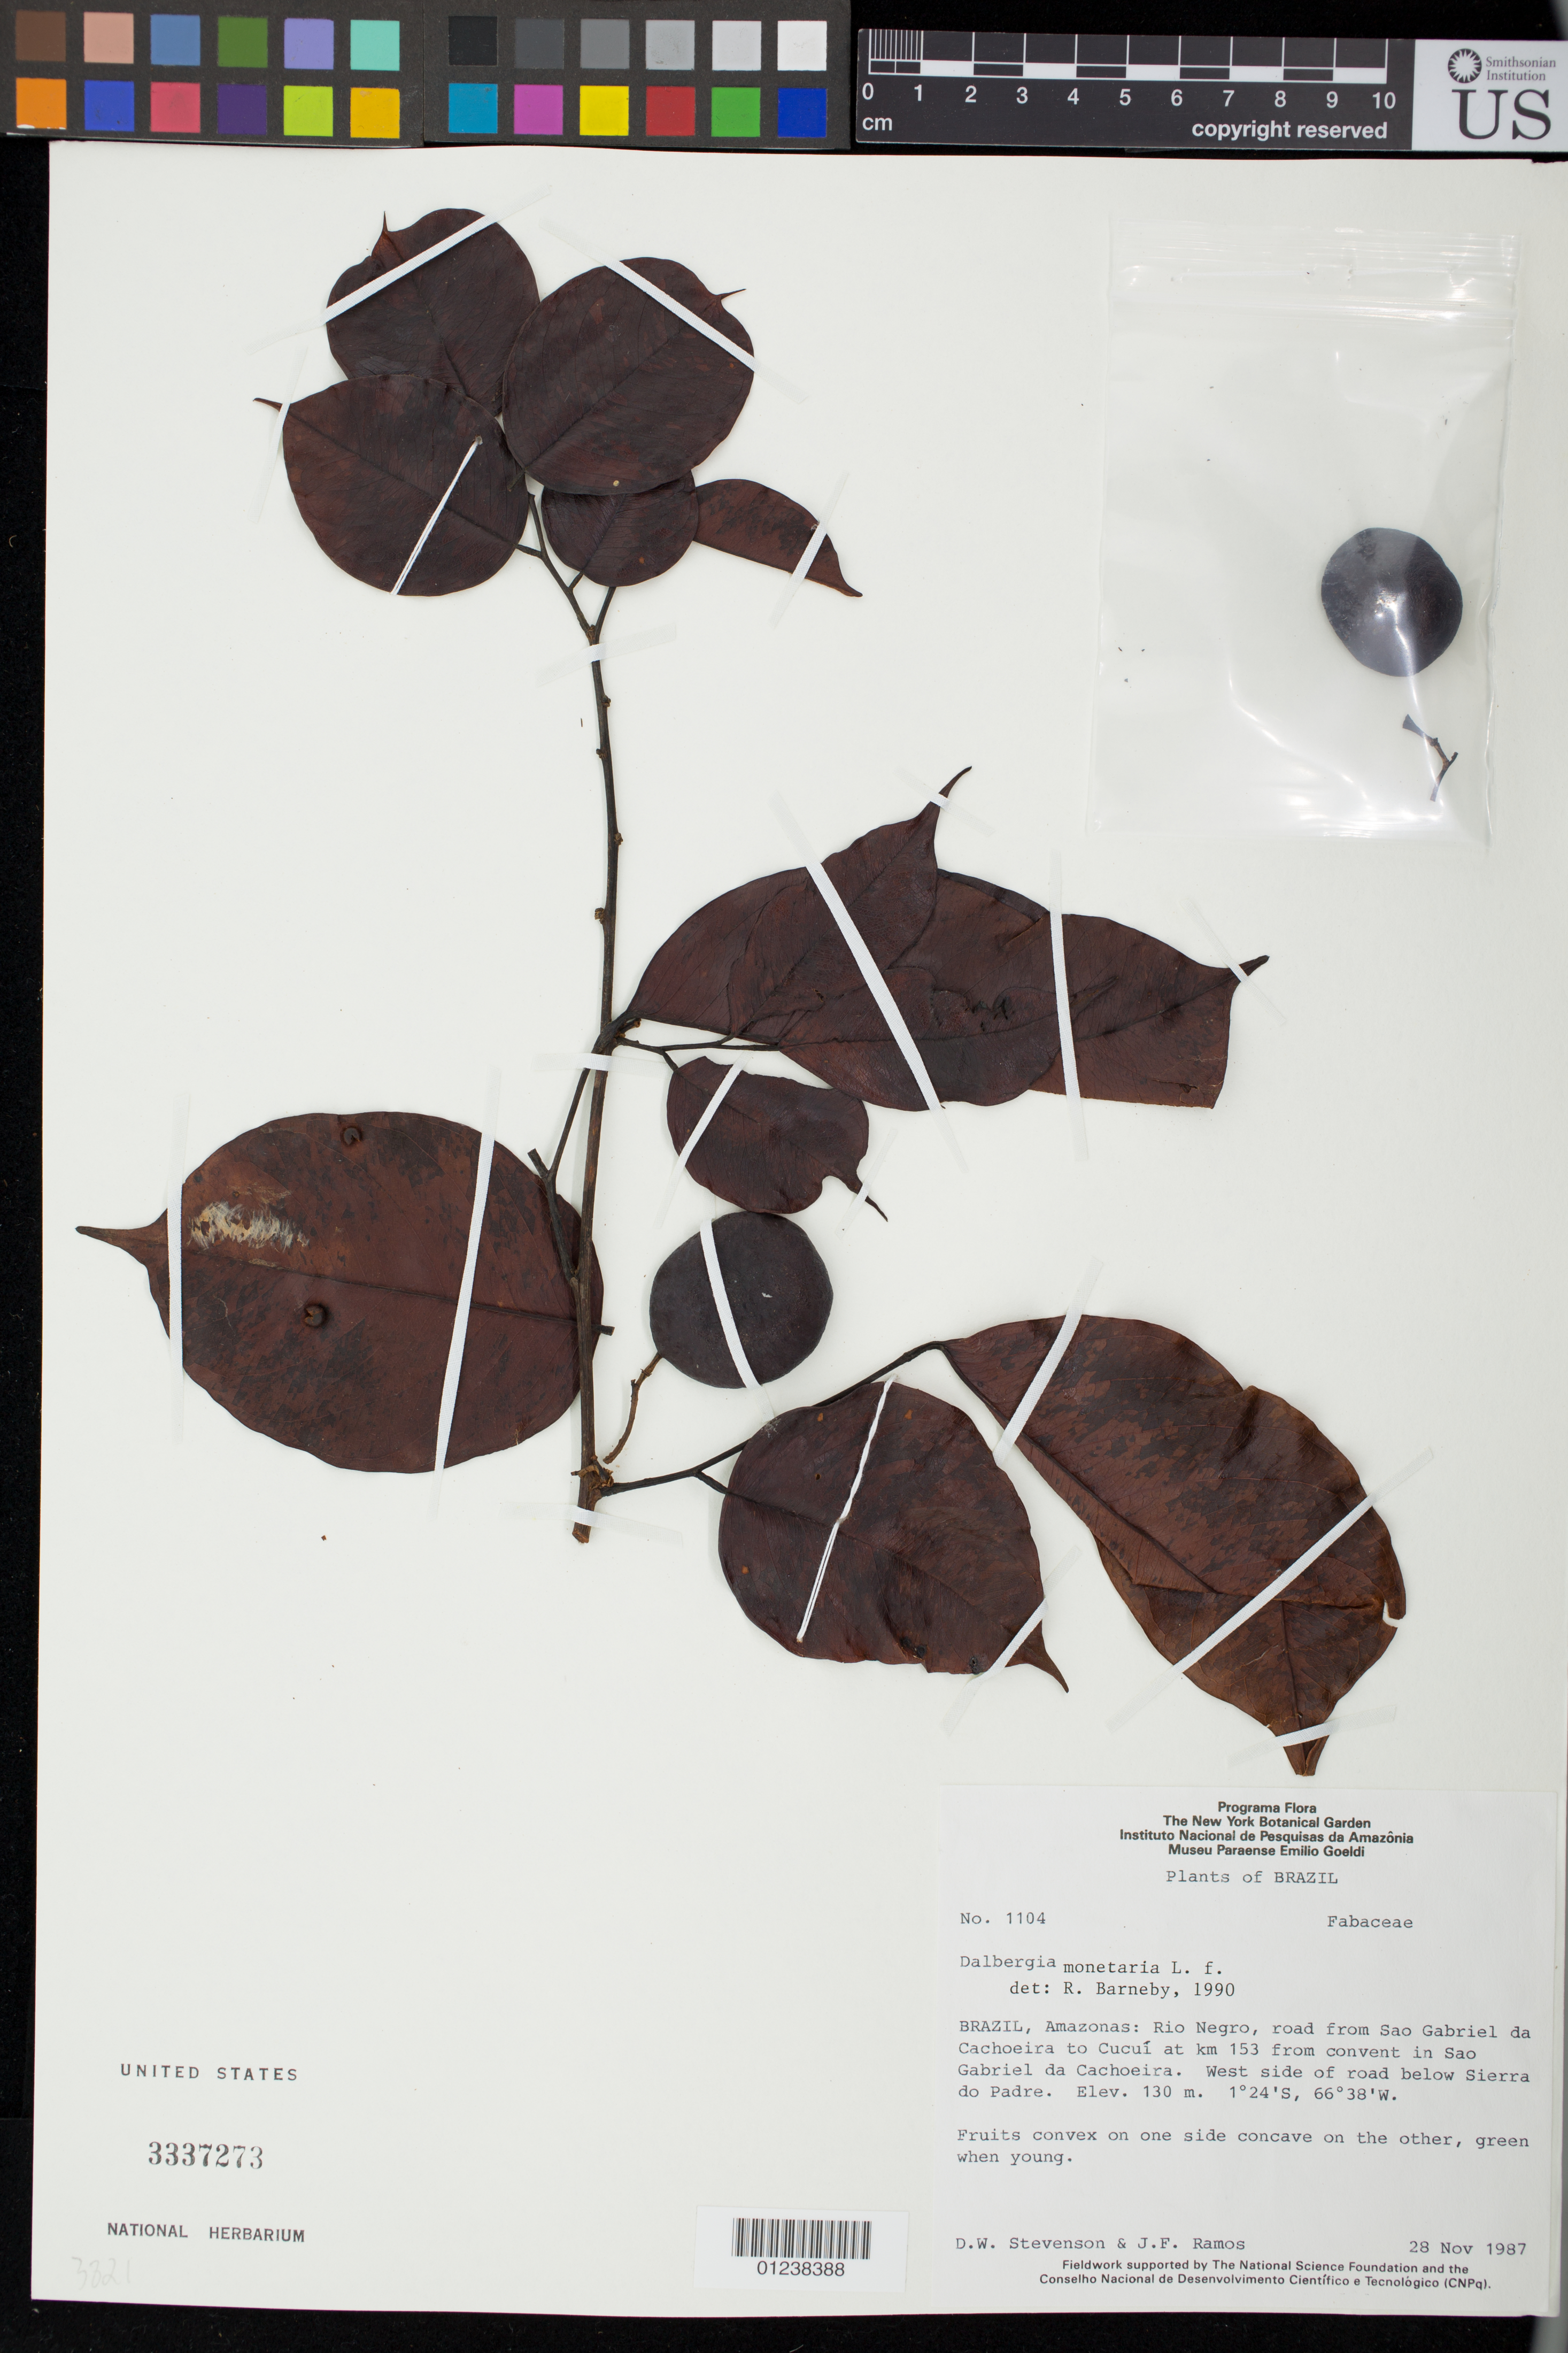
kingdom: Plantae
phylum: Tracheophyta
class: Magnoliopsida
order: Fabales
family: Fabaceae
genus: Dalbergia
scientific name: Dalbergia monetaria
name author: L. f.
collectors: D. W. Stevenson & J. F. Ramos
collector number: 1104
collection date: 1987-11-28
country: Brazil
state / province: Amazonas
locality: Rio Negro, road from Sao Gabriel da Cachoeira to Cucui at km 153 from convent in Sao Gabriel da Cachoeira. West side of road below Sierra do Padre.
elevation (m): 130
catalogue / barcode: US 3337273